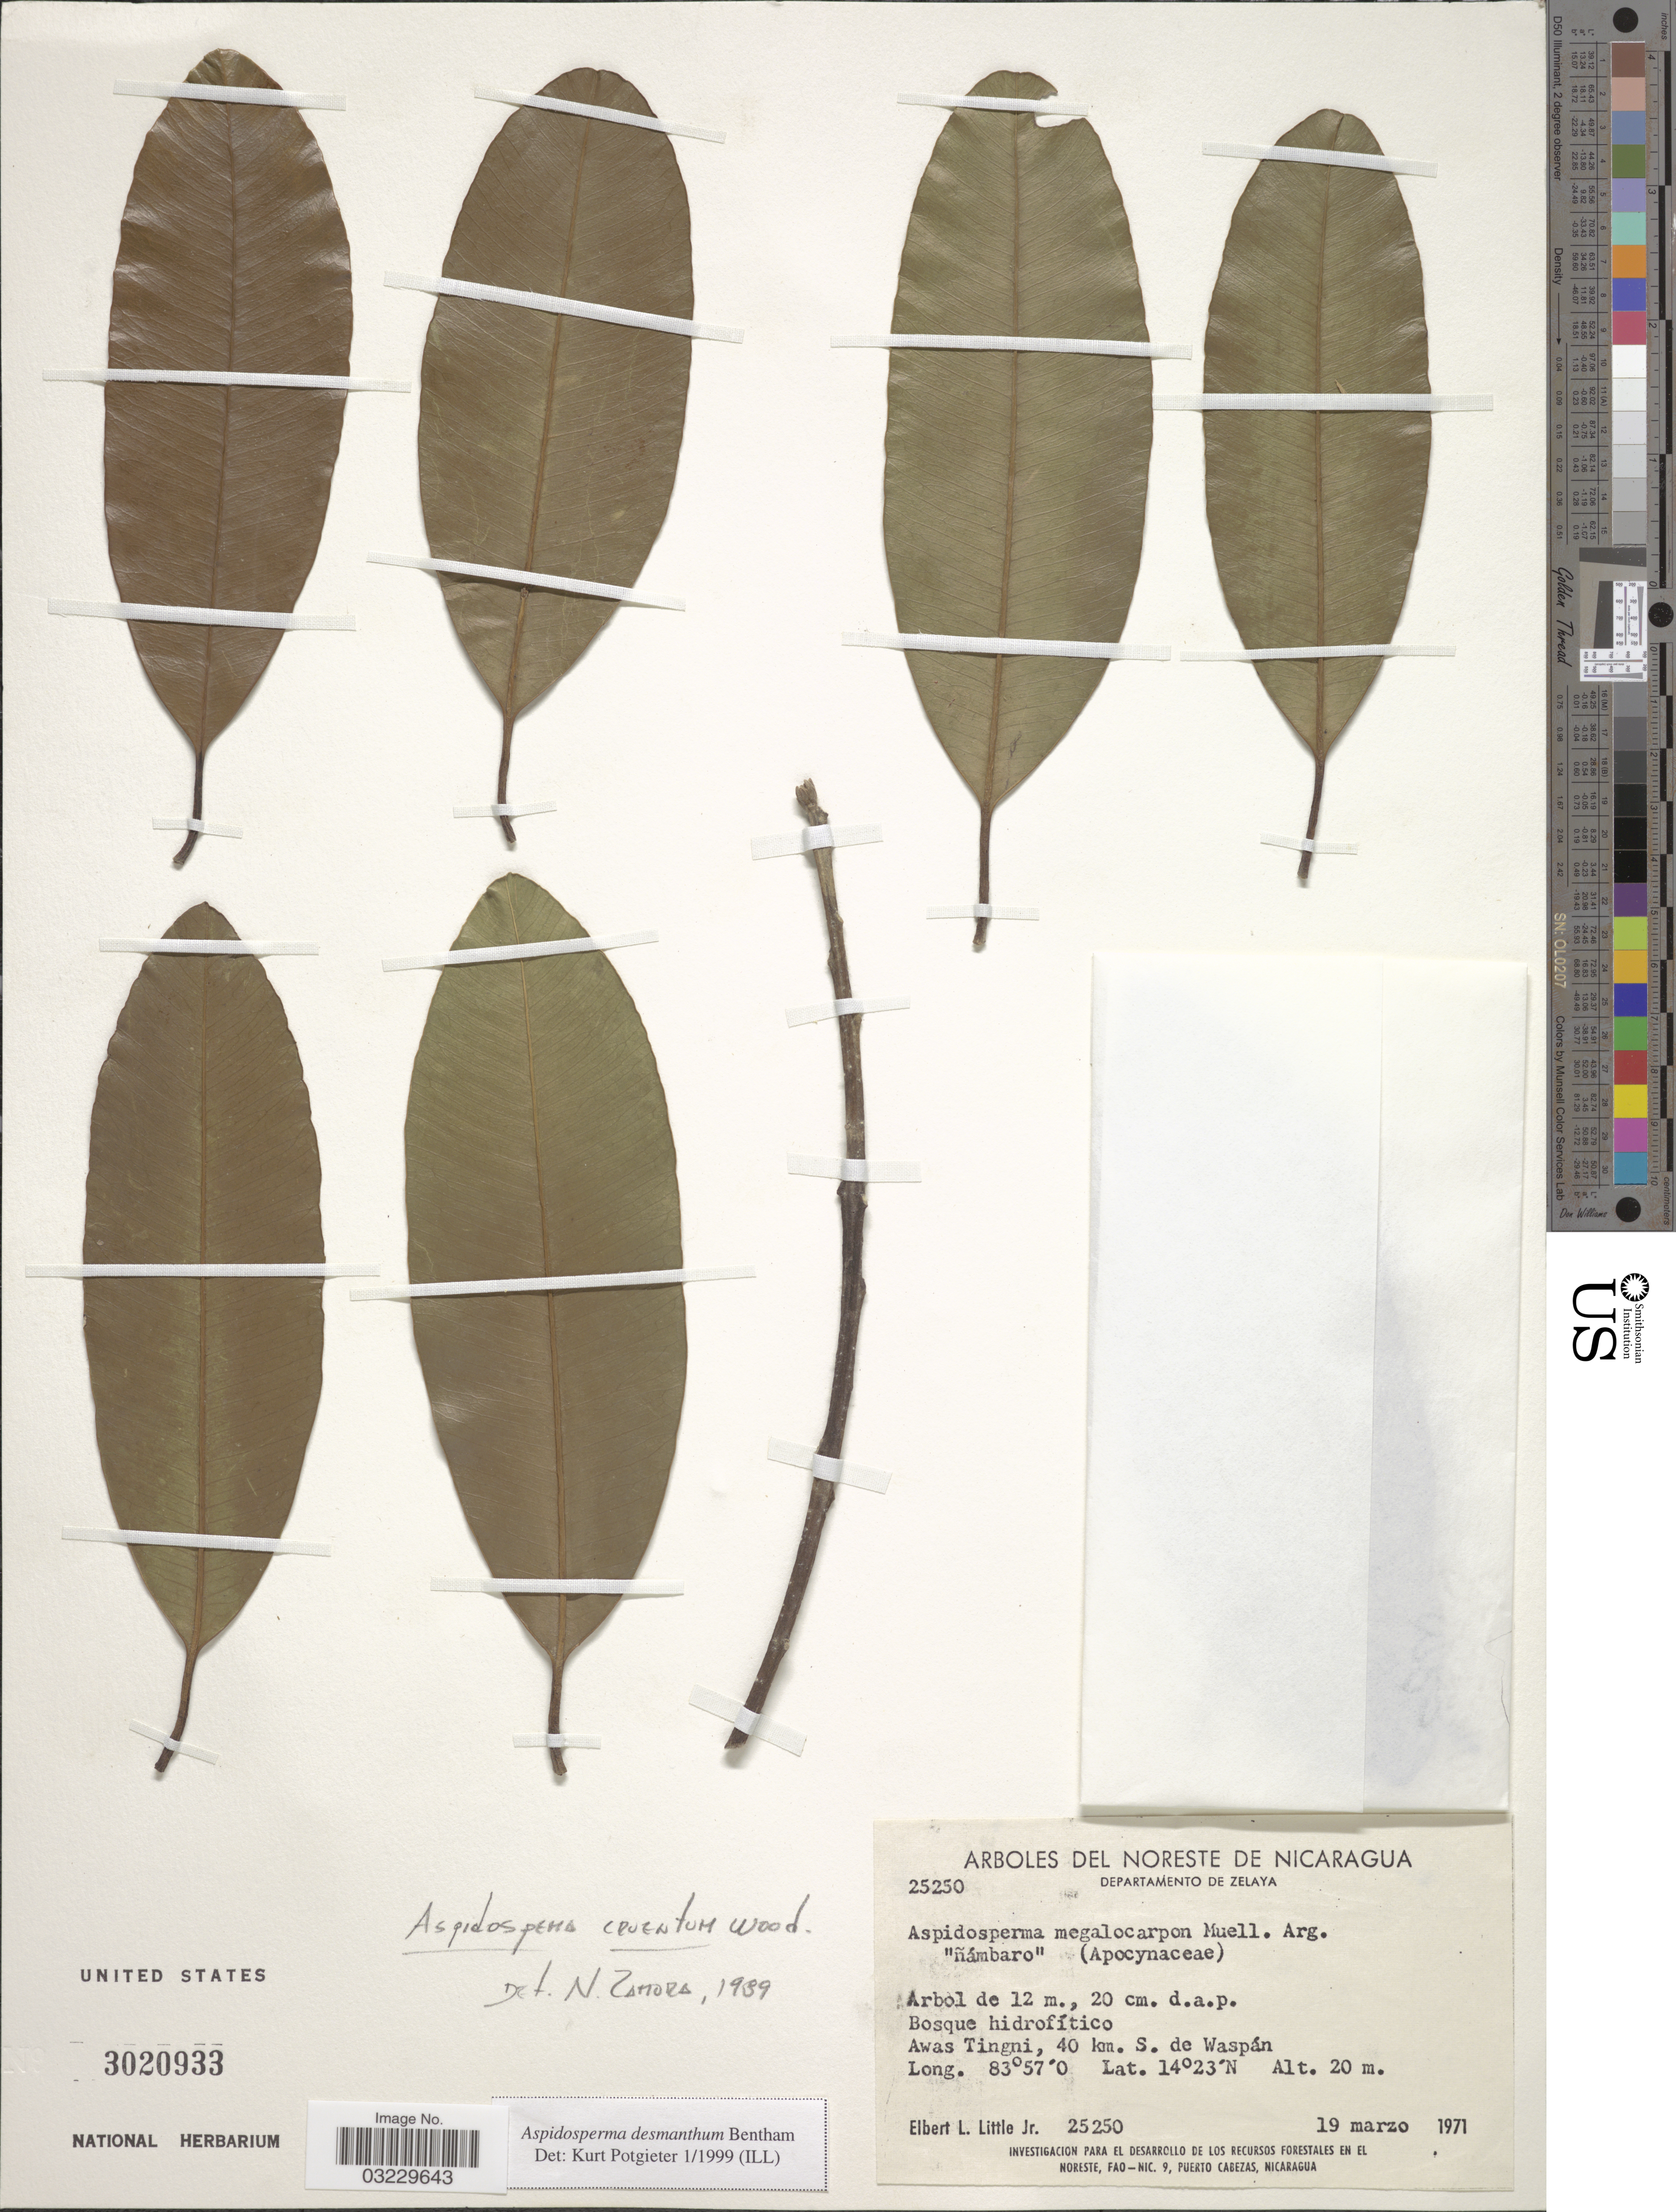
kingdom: Plantae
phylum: Tracheophyta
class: Magnoliopsida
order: Gentianales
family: Apocynaceae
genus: Aspidosperma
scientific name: Aspidosperma desmanthum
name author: Benth. ex Müll. Arg.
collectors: E. L. Little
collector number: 25250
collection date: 1971-03-19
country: Nicaragua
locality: Departamento de Zelaya. Awas Tingni, 40 km. S. de Waspán.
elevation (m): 20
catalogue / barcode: US 3020933